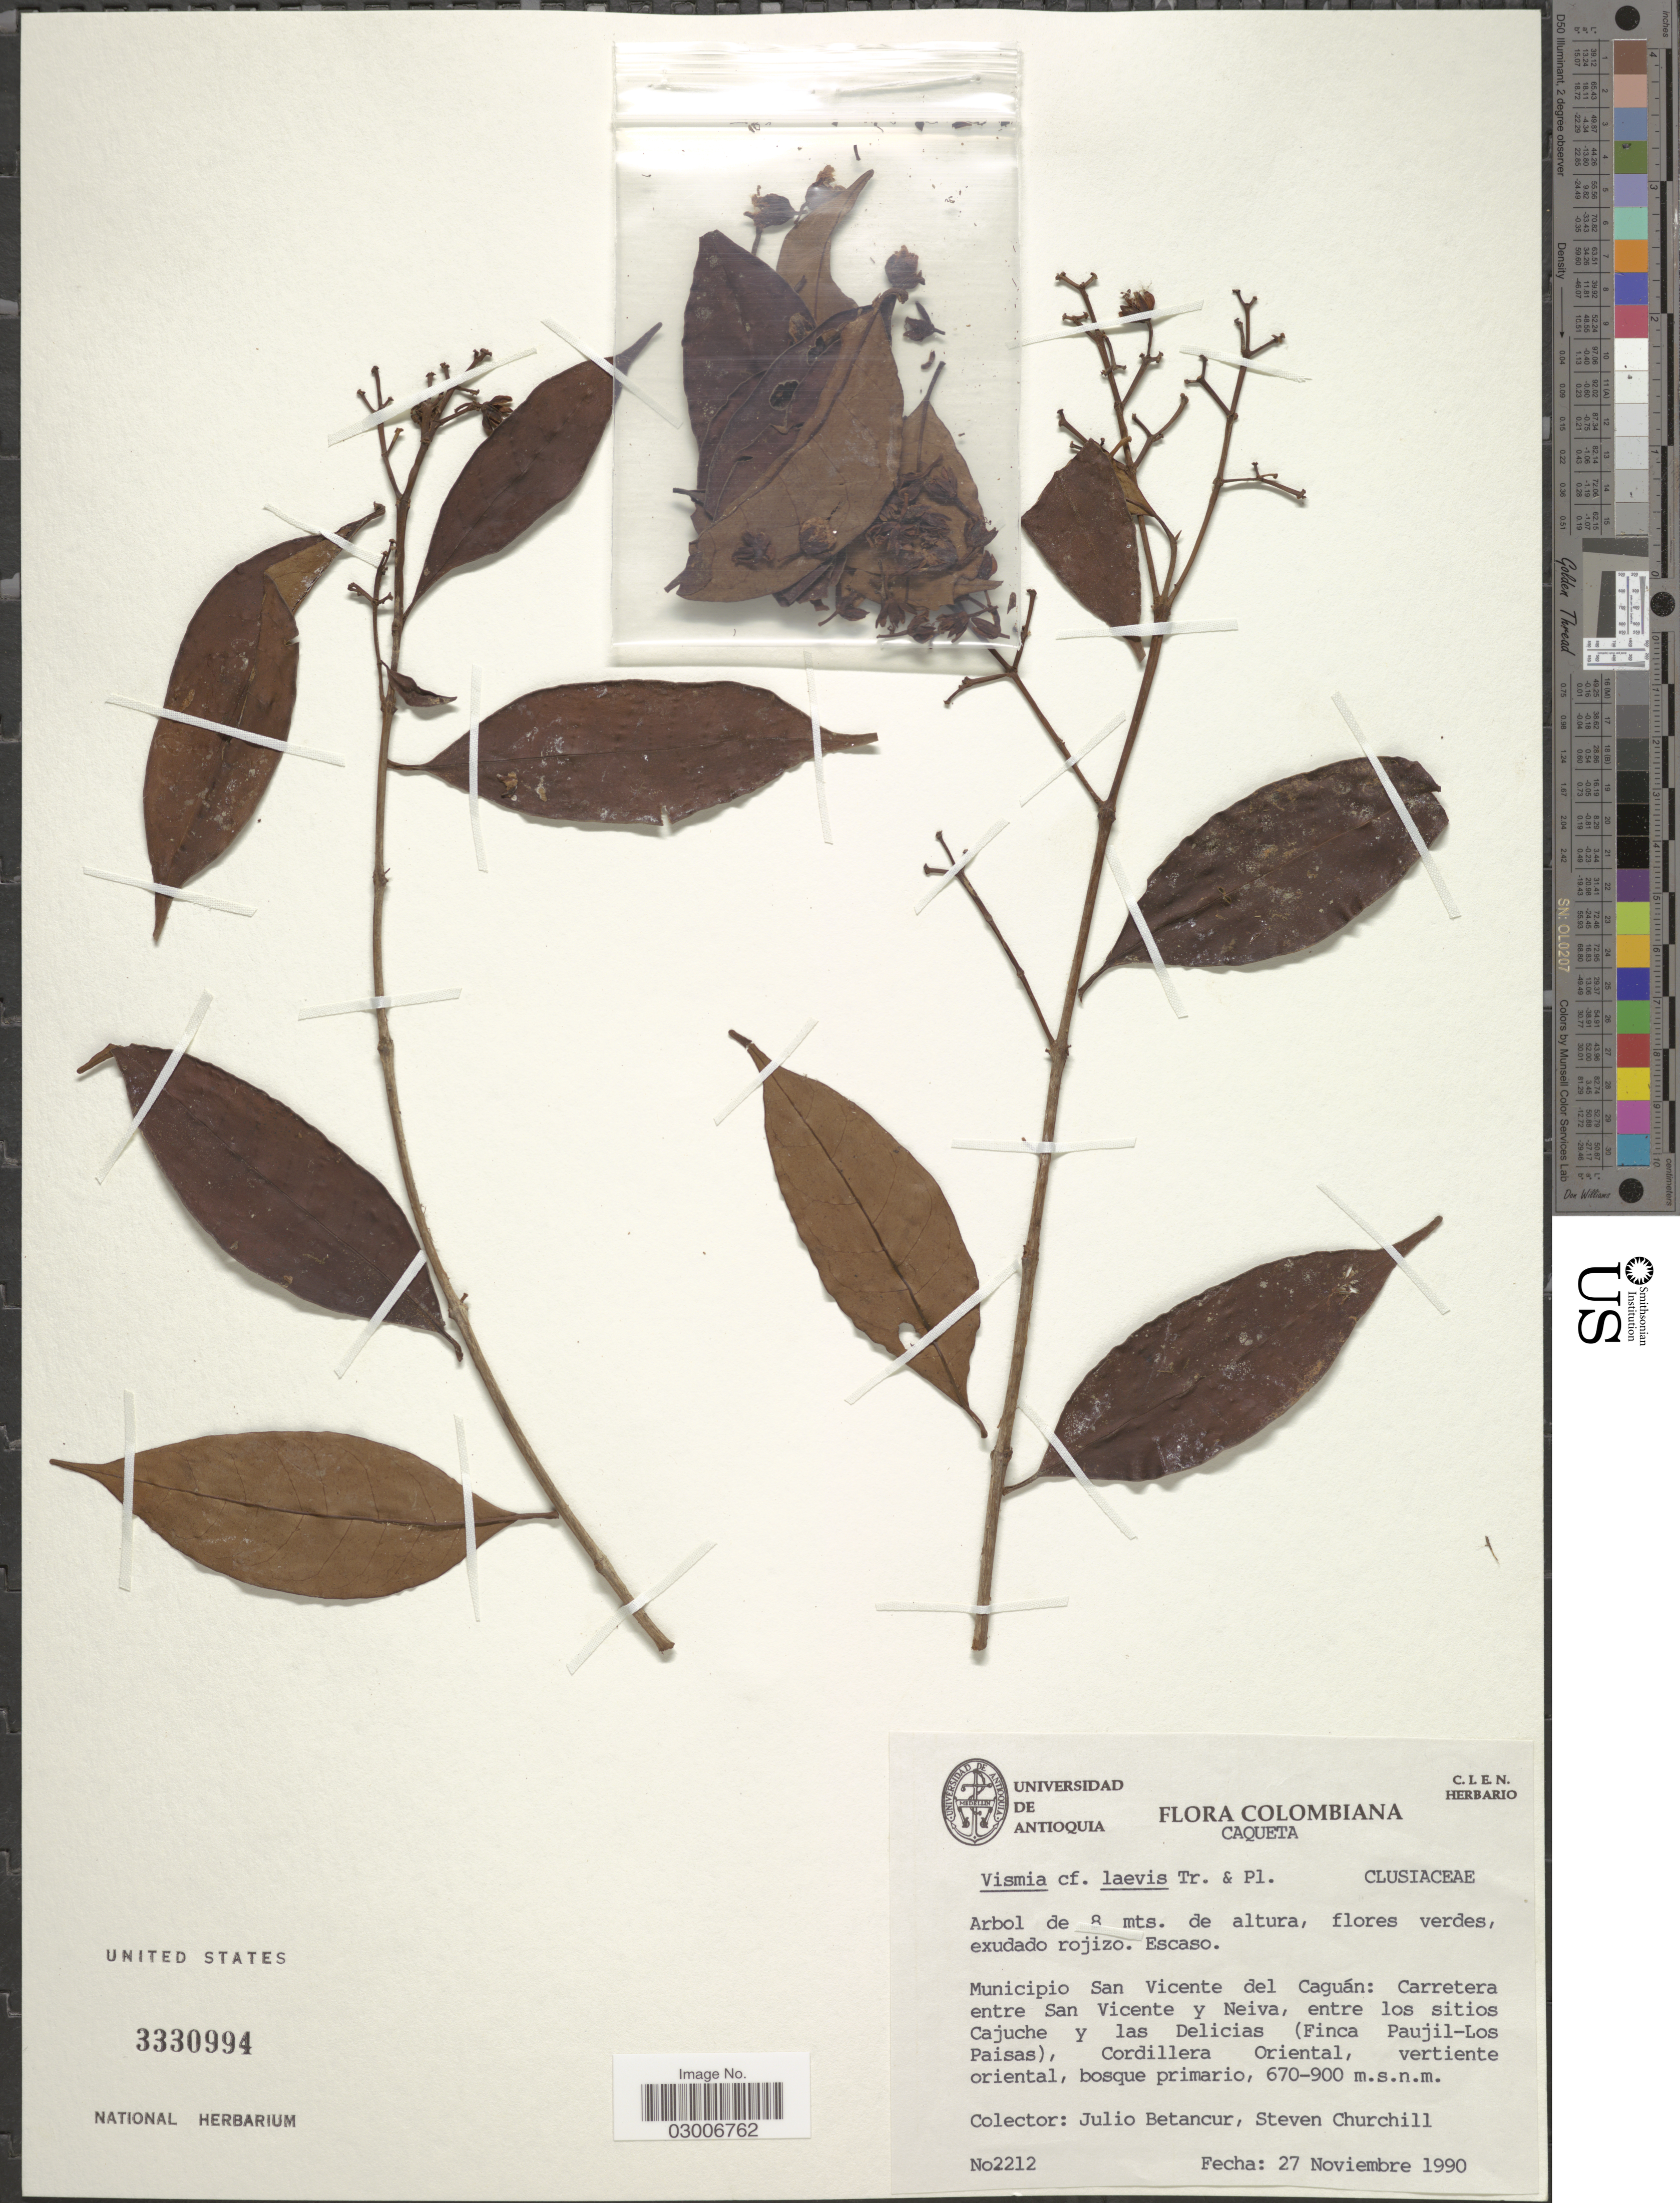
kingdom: Plantae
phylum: Tracheophyta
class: Magnoliopsida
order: Malpighiales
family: Hypericaceae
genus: Vismia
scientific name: Vismia laevis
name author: Triana & Planch.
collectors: J. Betancur & S. Churchill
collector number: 2212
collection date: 1990-11-27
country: Colombia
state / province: Caquetá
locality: Municipio San Vicente del Caguán: Carretera entre San Vicente y Neiva, entre los sitios Cajuche y las Delicias (Finca Paujil-Los Paisas) Cordillera Oriental.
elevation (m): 670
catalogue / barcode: US 3330994